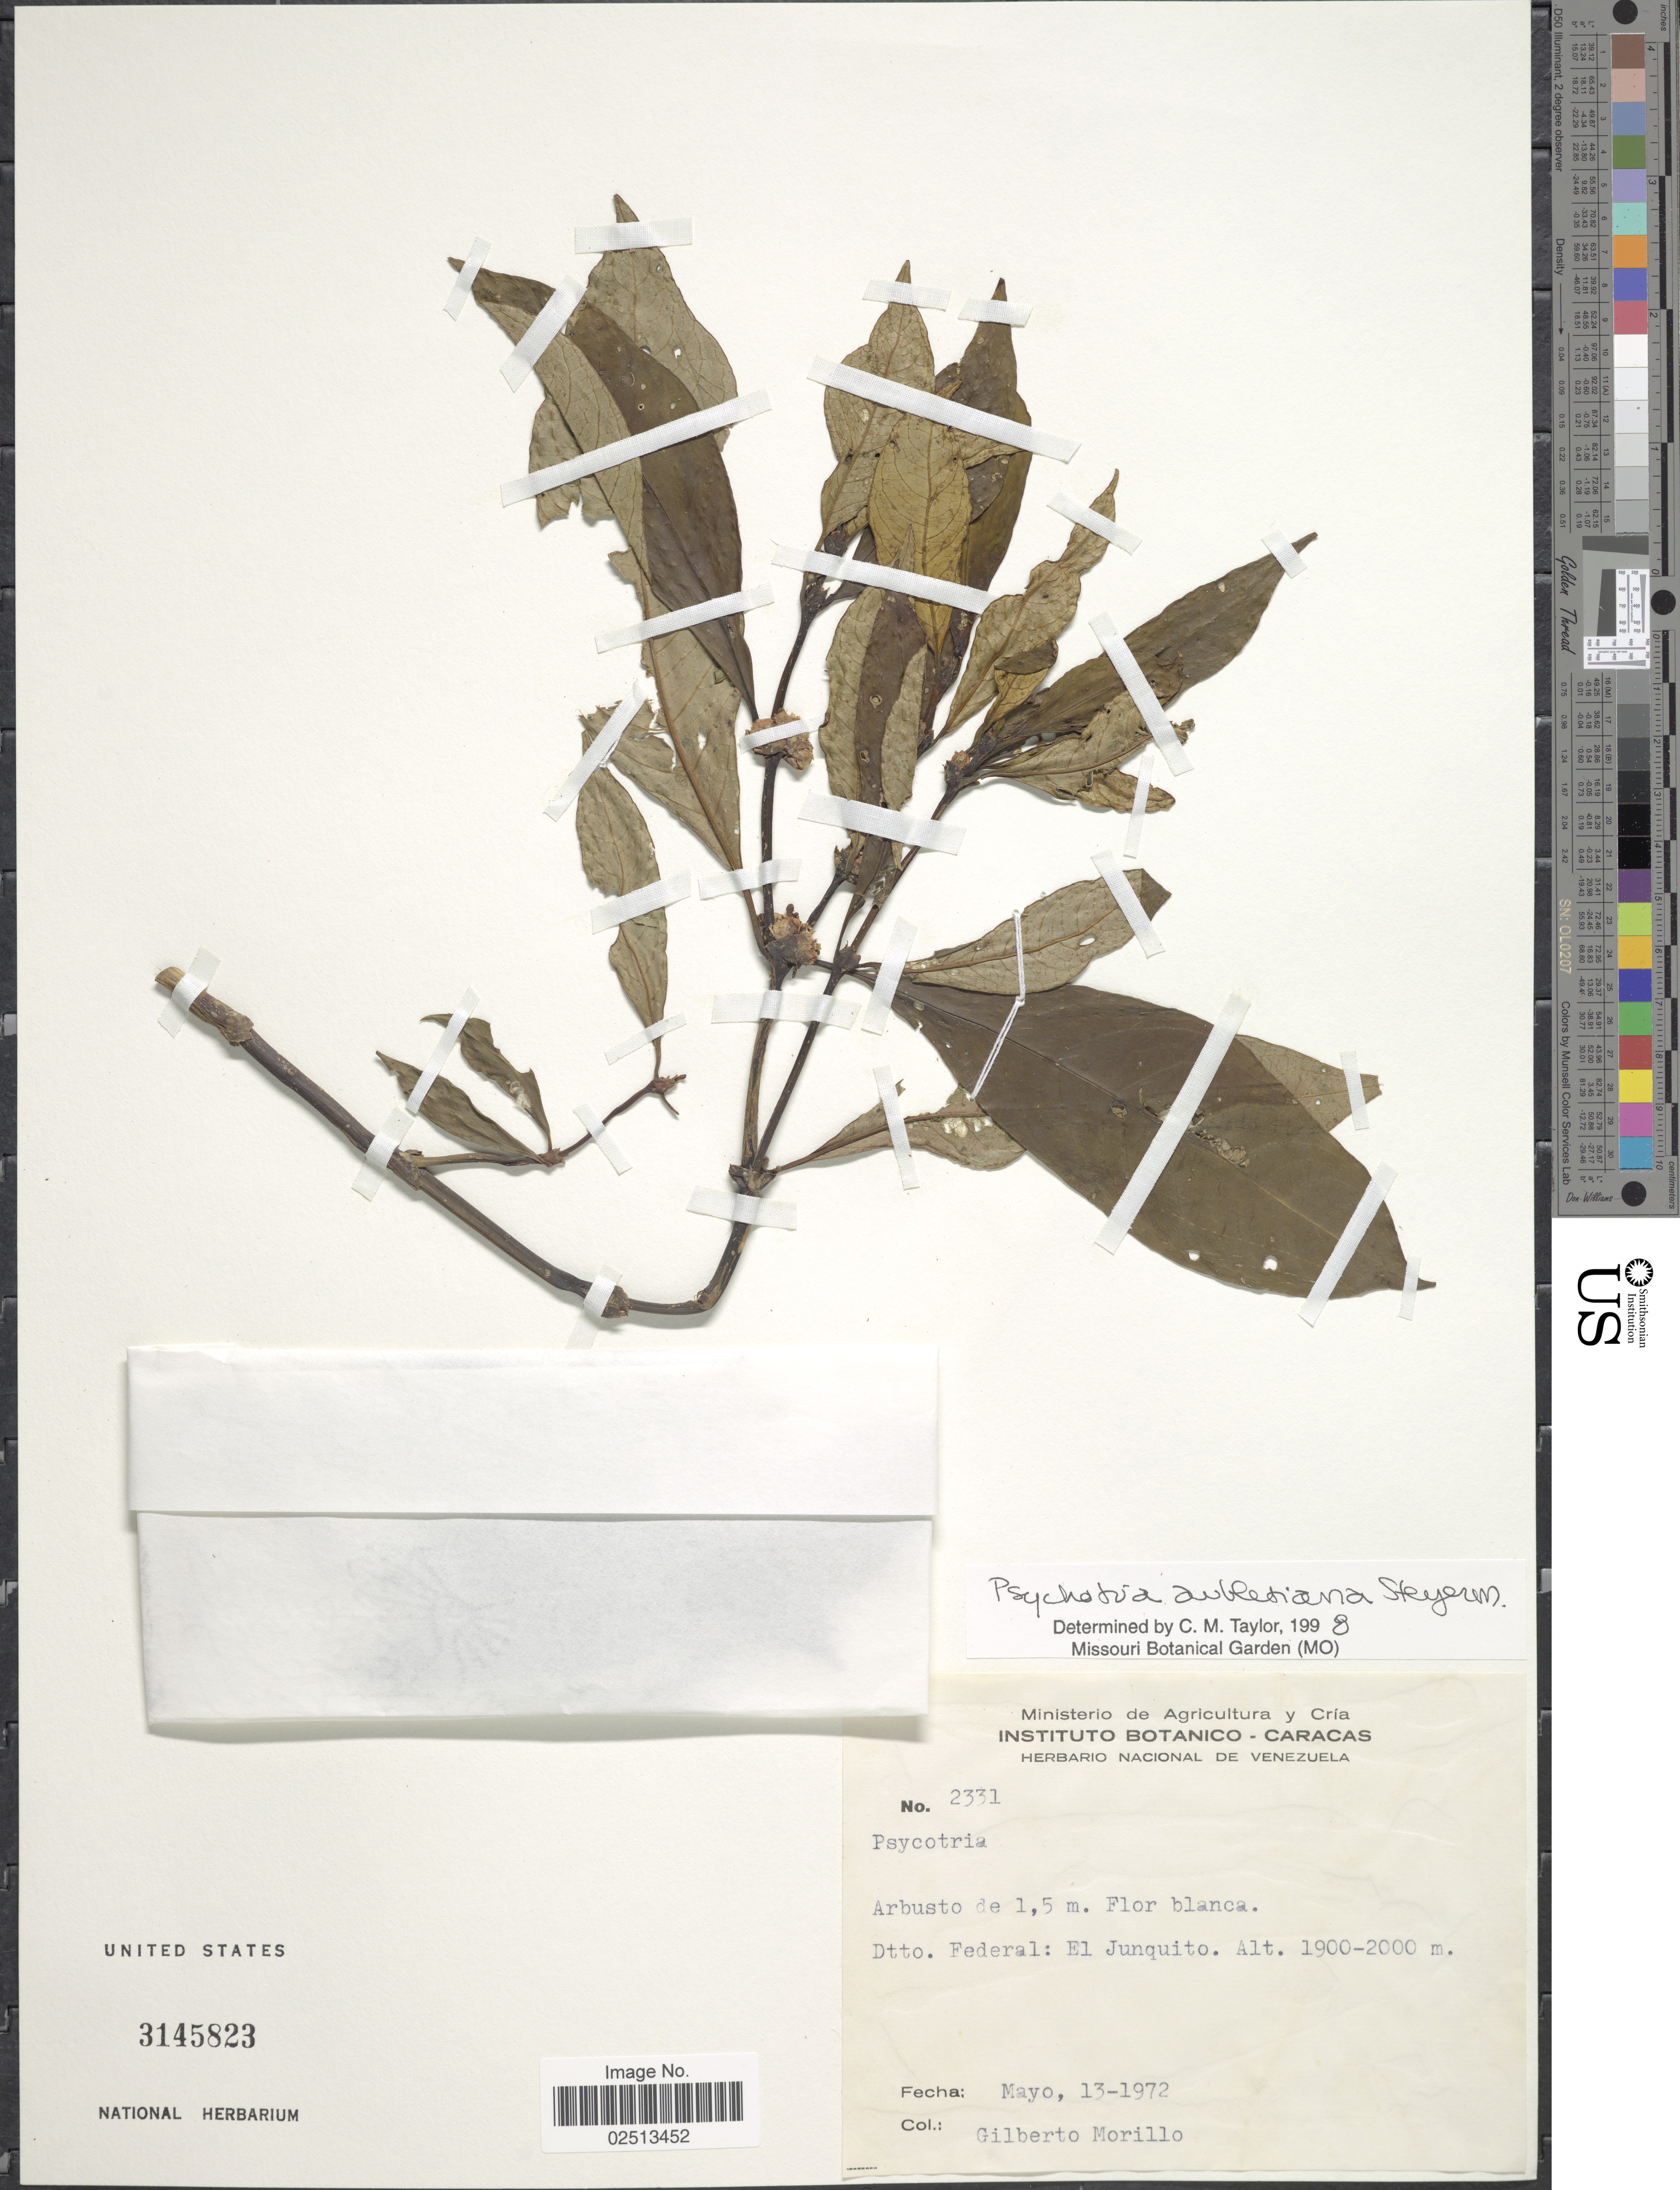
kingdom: Plantae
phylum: Tracheophyta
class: Magnoliopsida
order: Gentianales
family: Rubiaceae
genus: Psychotria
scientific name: Psychotria aubletiana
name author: Steyerm.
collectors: G. N. Morillo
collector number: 2331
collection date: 1972-05-13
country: Venezuela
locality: Dtto. Federal: El Junquito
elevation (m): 1900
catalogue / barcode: US 3145823